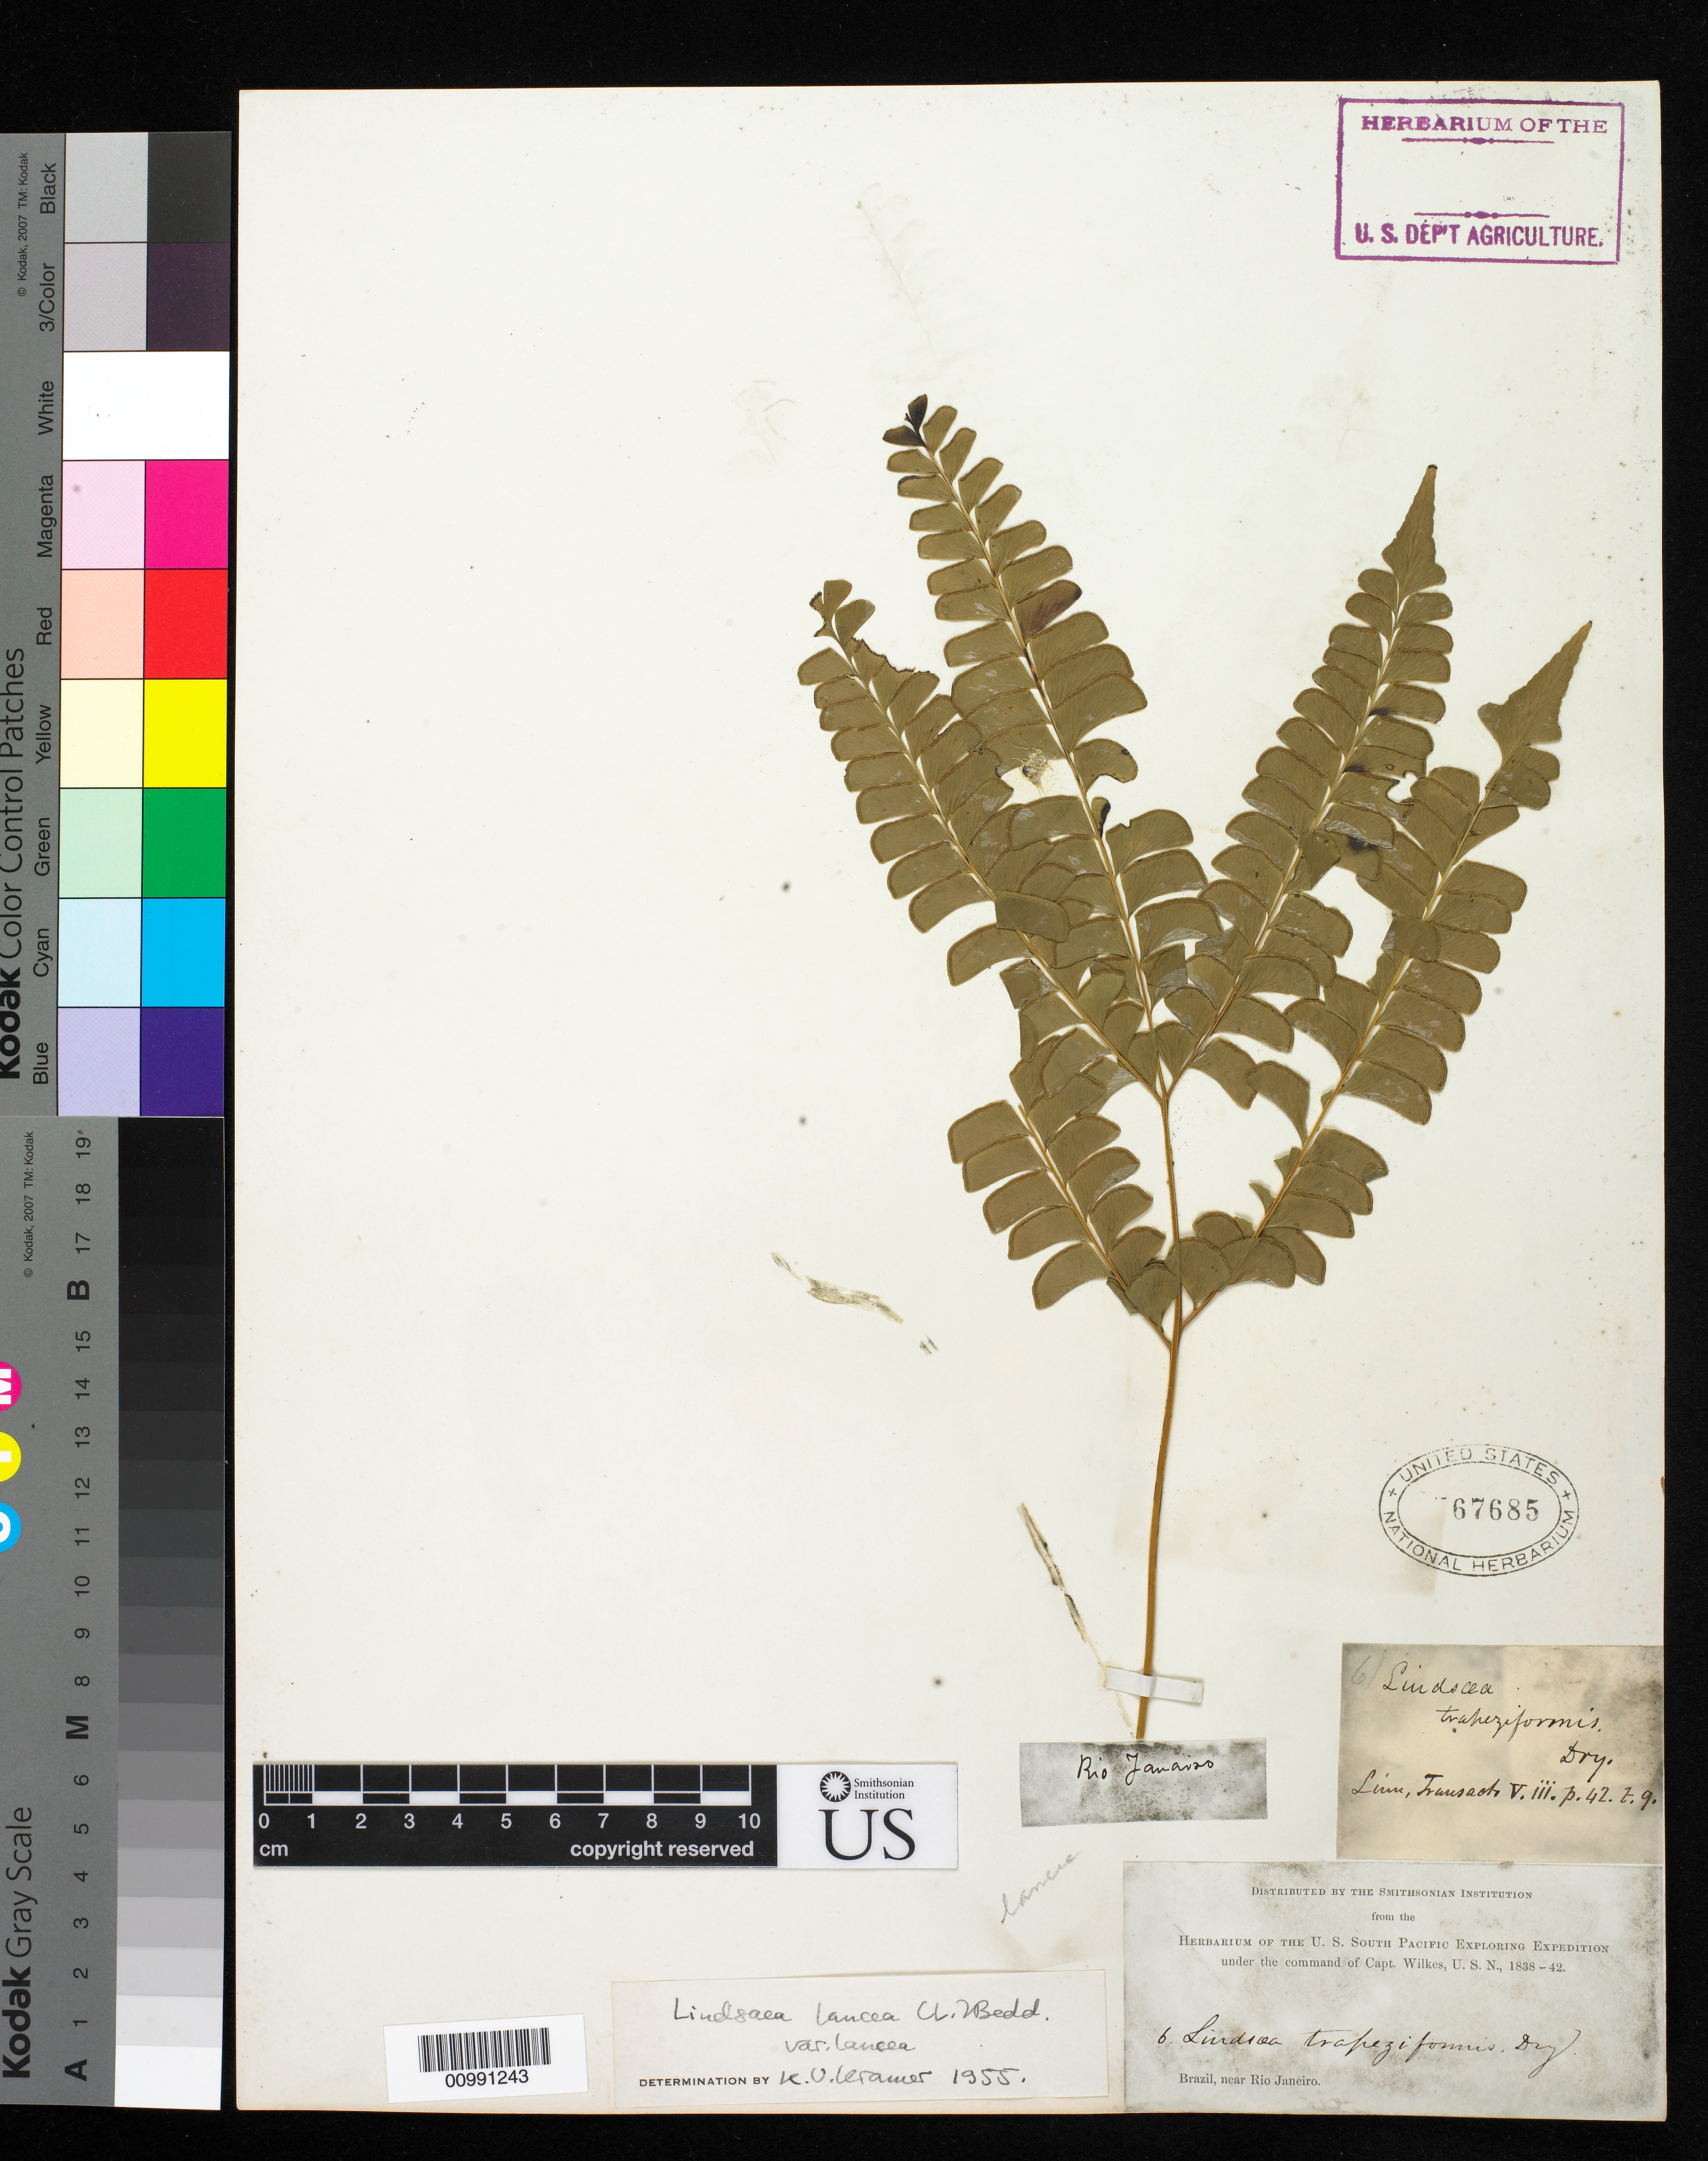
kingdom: Plantae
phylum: Tracheophyta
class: Polypodiopsida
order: Polypodiales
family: Lindsaeaceae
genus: Lindsaea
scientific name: Lindsaea lancea var. lancea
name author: (L.) Bedd.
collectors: Wilkes Explor. Exped.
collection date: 1838/1842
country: Brazil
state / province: Rio de Janeiro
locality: Rio de Janiero, Brazil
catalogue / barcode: US 67685